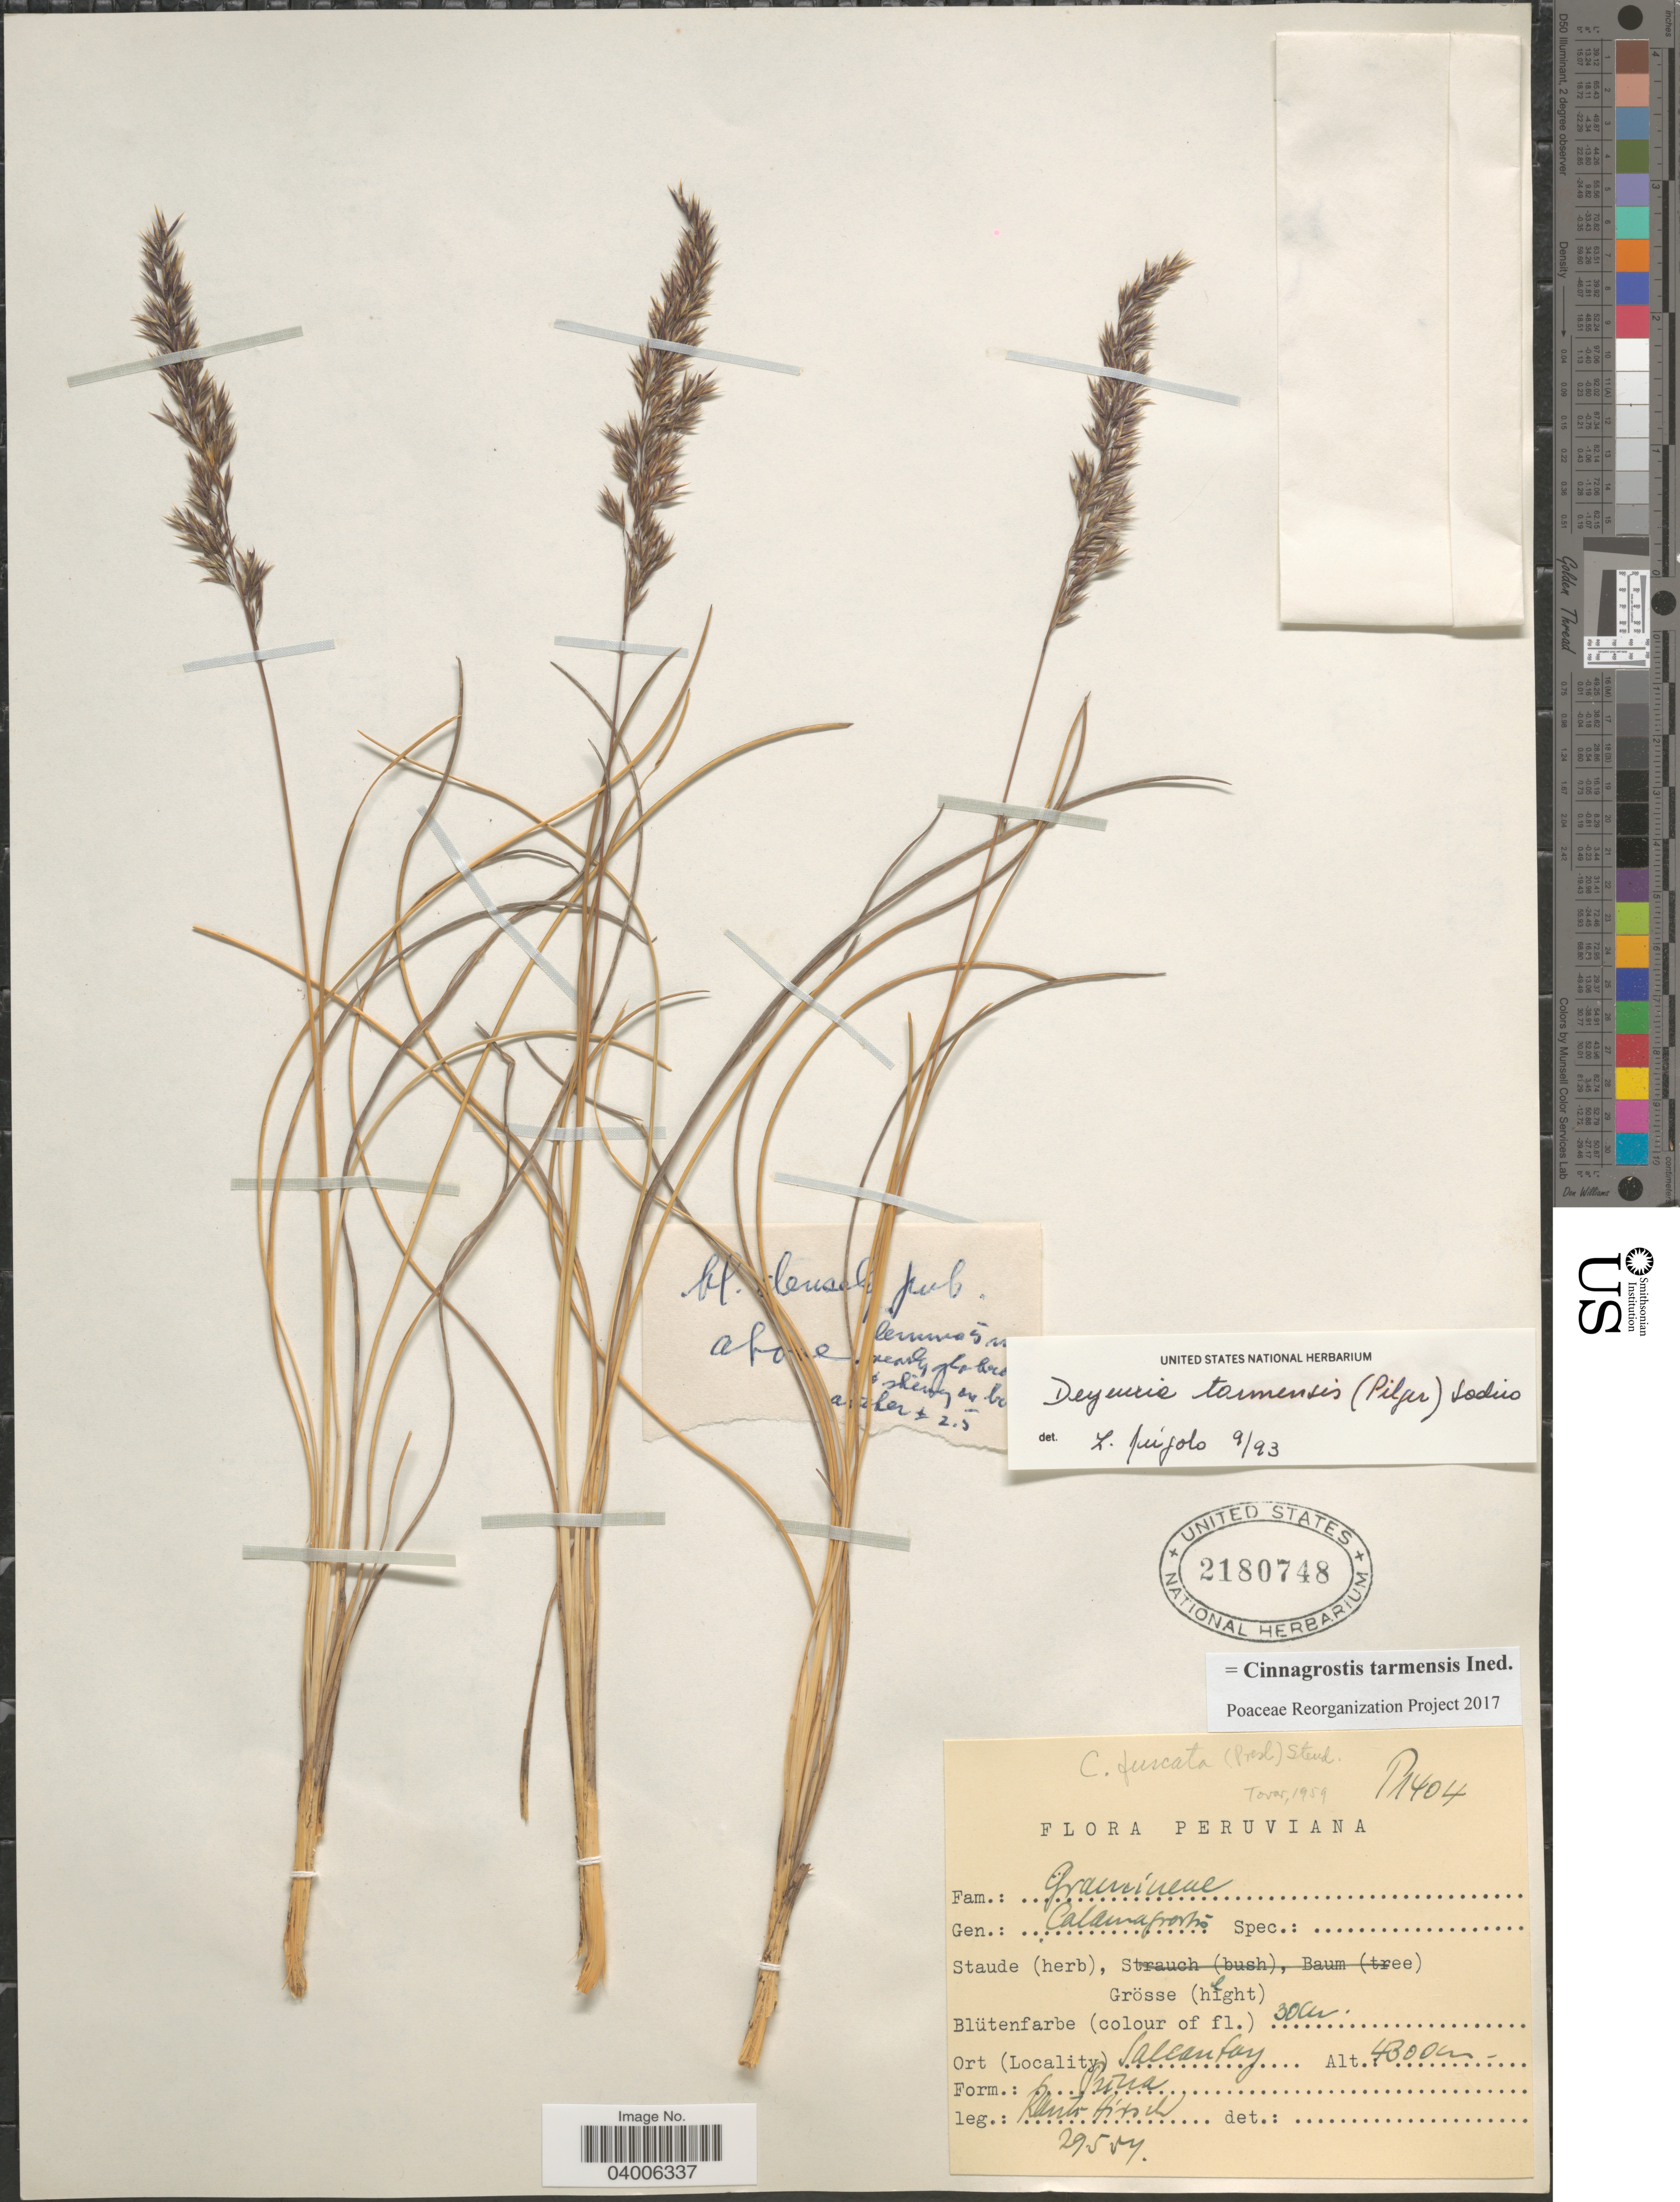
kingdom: Plantae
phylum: Tracheophyta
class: Liliopsida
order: Poales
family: Poaceae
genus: Cinnagrostis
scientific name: Cinnagrostis tarmensis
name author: (Pilg.) P.M. Peterson et al.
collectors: W. Rauh & G. Hirsch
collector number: P1404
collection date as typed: Transcribed d/m/y: 29/5/54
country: Peru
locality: Salcantay.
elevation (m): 4300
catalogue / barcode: US 2180748